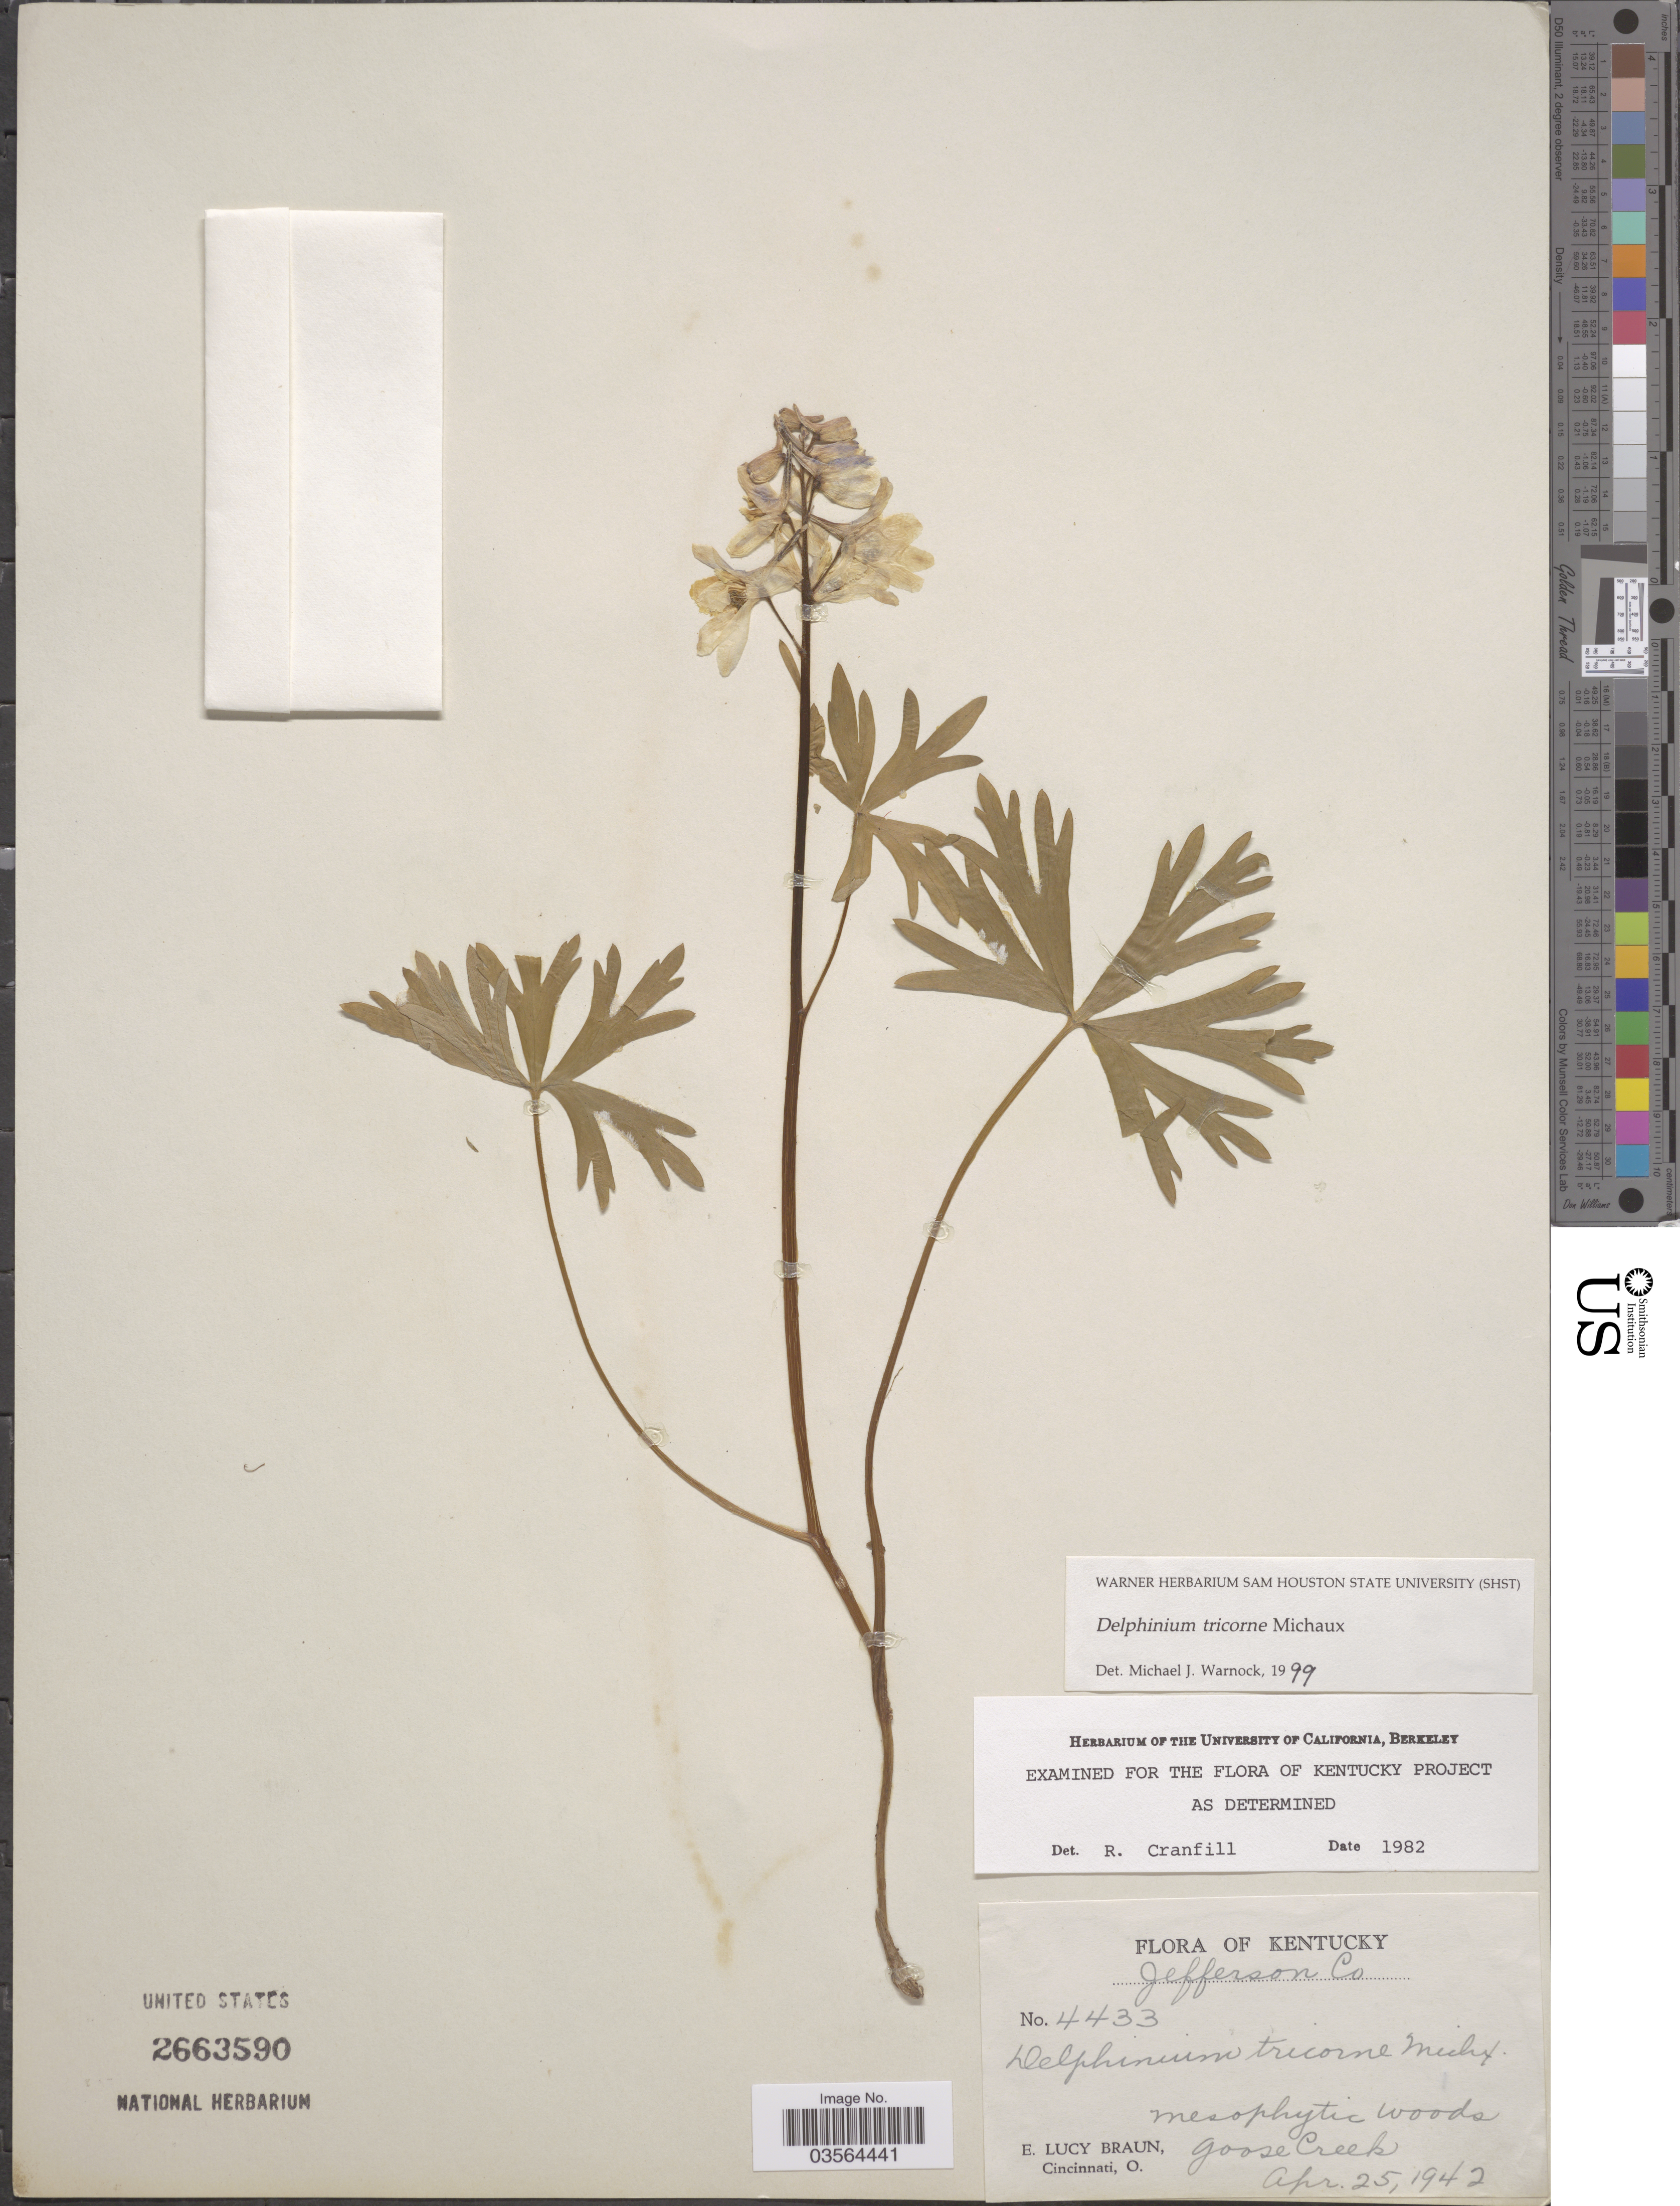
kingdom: Plantae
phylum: Tracheophyta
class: Magnoliopsida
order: Ranunculales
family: Ranunculaceae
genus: Delphinium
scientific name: Delphinium tricorne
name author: Michx.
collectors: E. L. Braun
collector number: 4433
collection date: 1942-04-25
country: United States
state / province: Kentucky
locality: Jefferson Co. Goose Creek.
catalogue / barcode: US 2663590